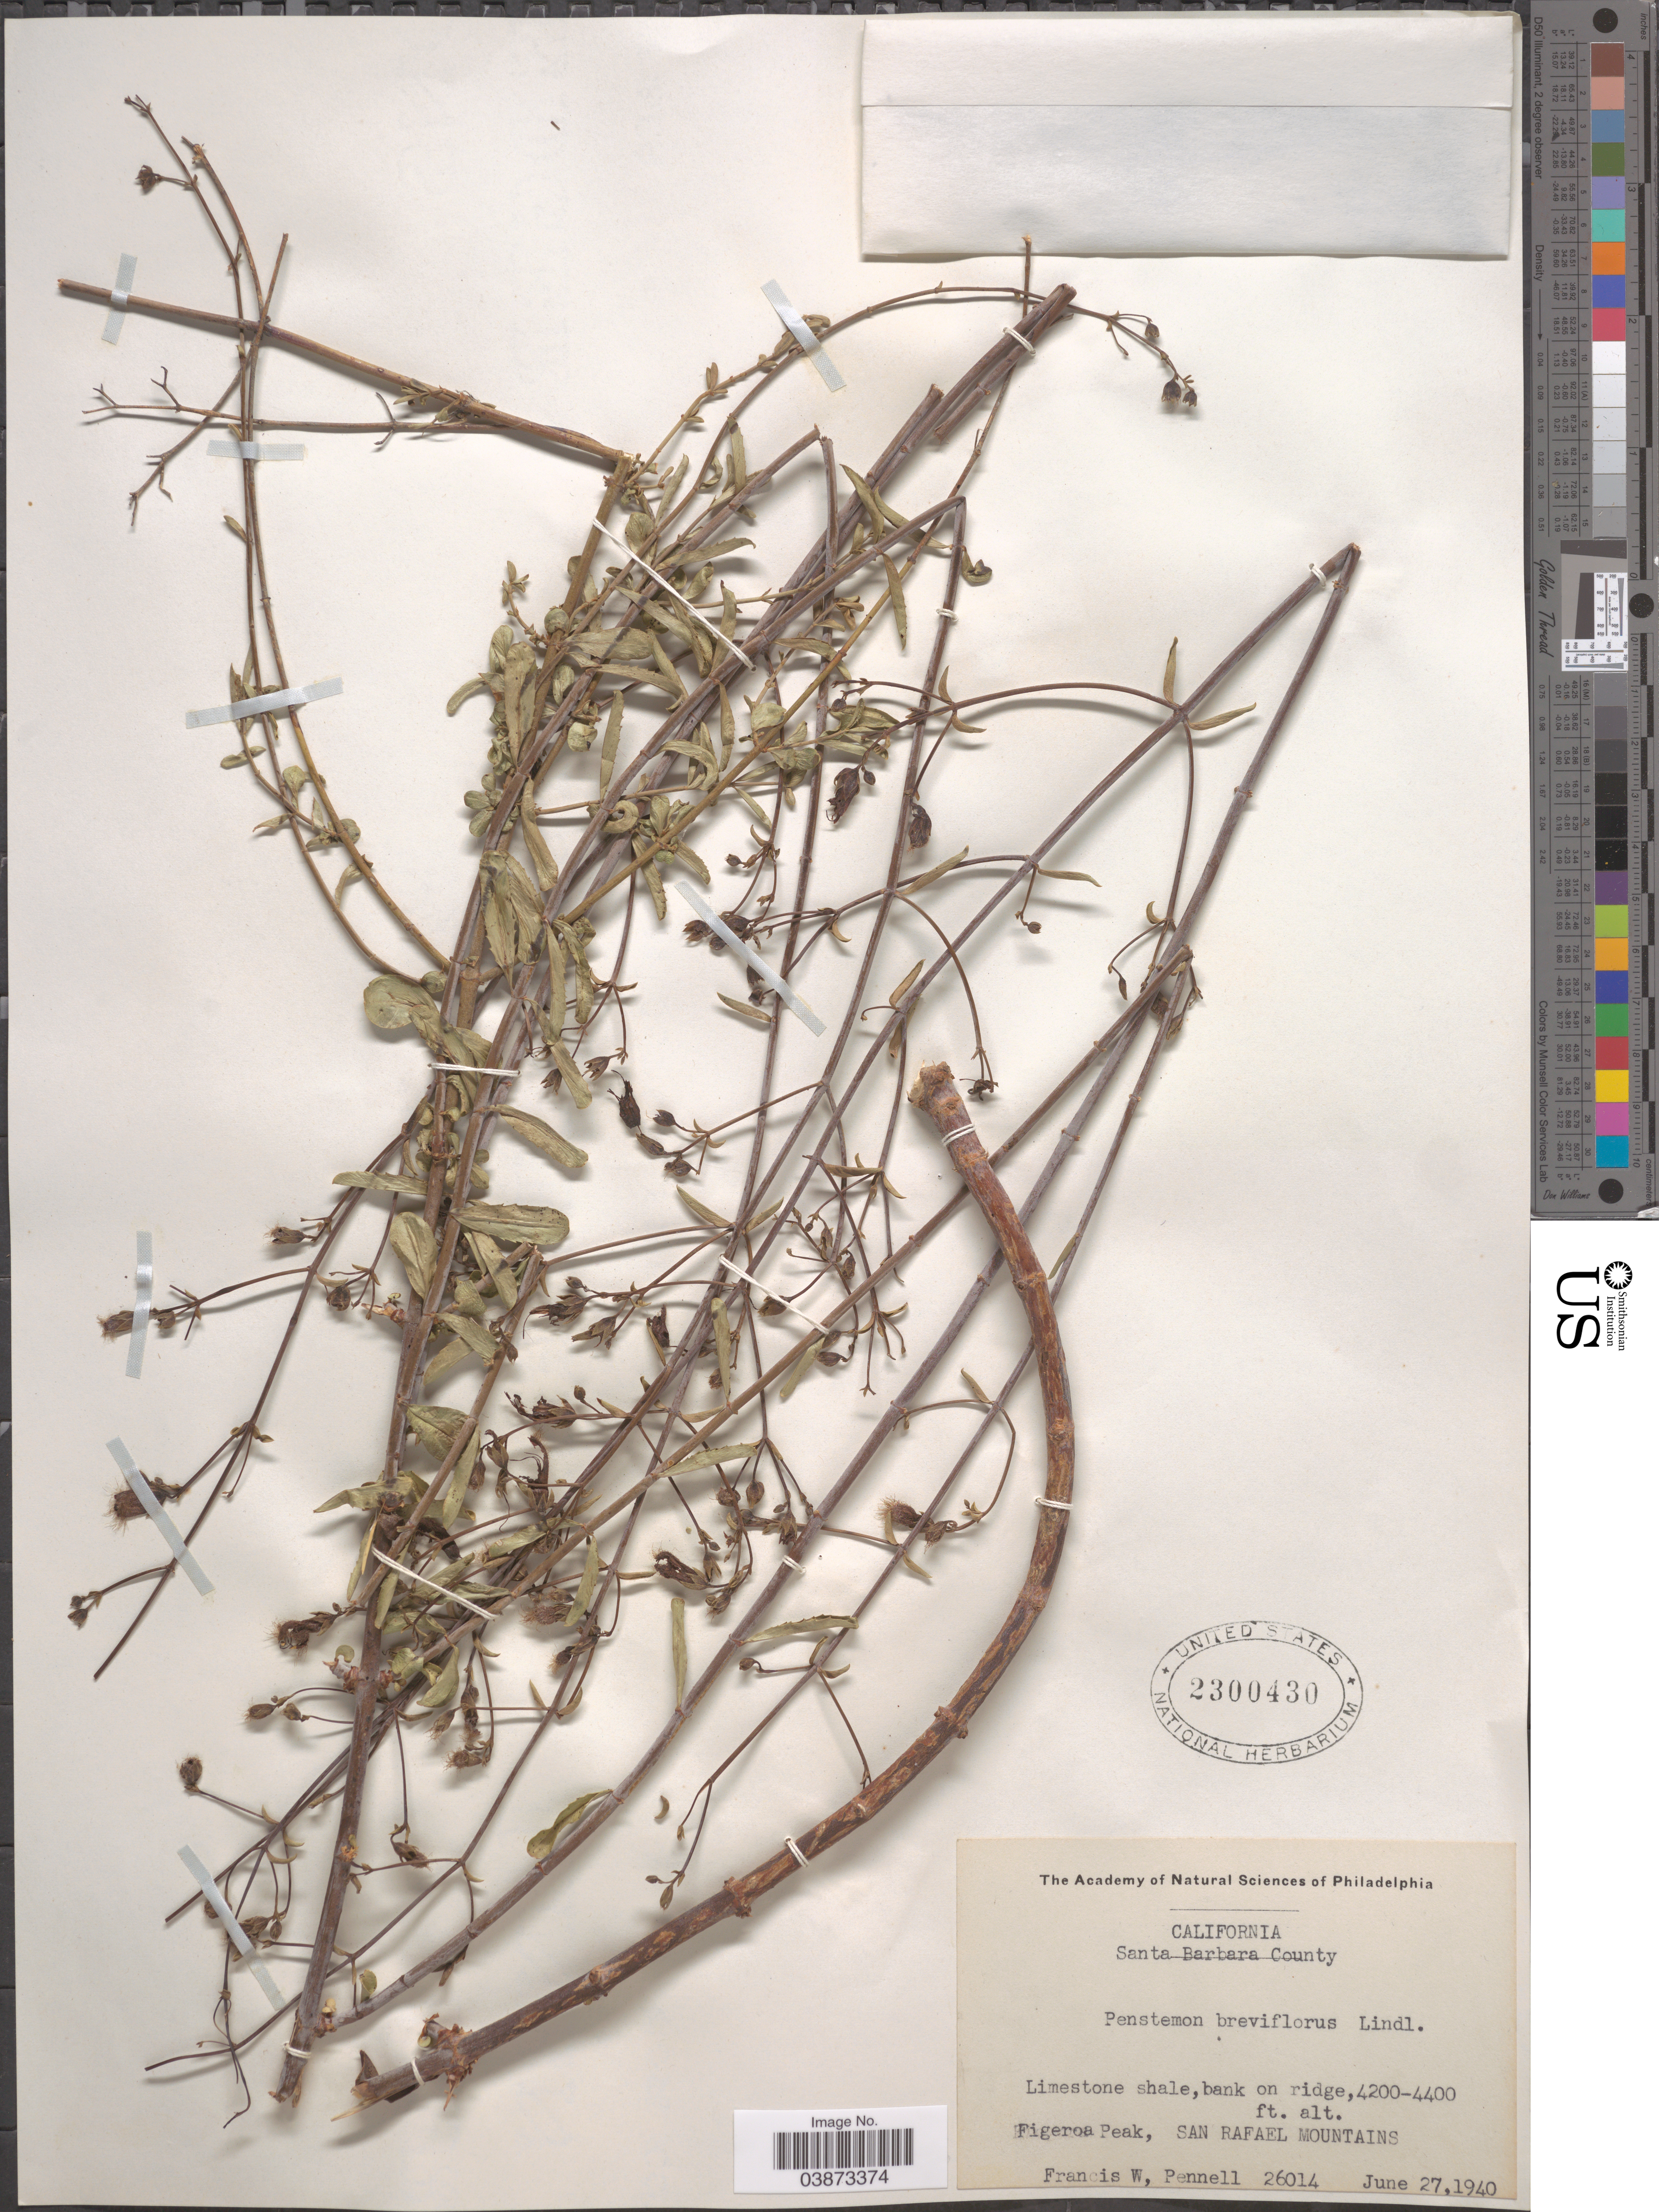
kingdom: Plantae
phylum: Tracheophyta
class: Magnoliopsida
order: Lamiales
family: Plantaginaceae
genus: Penstemon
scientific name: Penstemon breviflorus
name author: Lindl.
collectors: F. W. Pennell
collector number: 26014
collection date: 1940-06-27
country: United States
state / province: California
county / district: Santa Barbara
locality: Santa Barbara County. Figeroa Peak, San Rafael Mountains.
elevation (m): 1280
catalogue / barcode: US 2300430